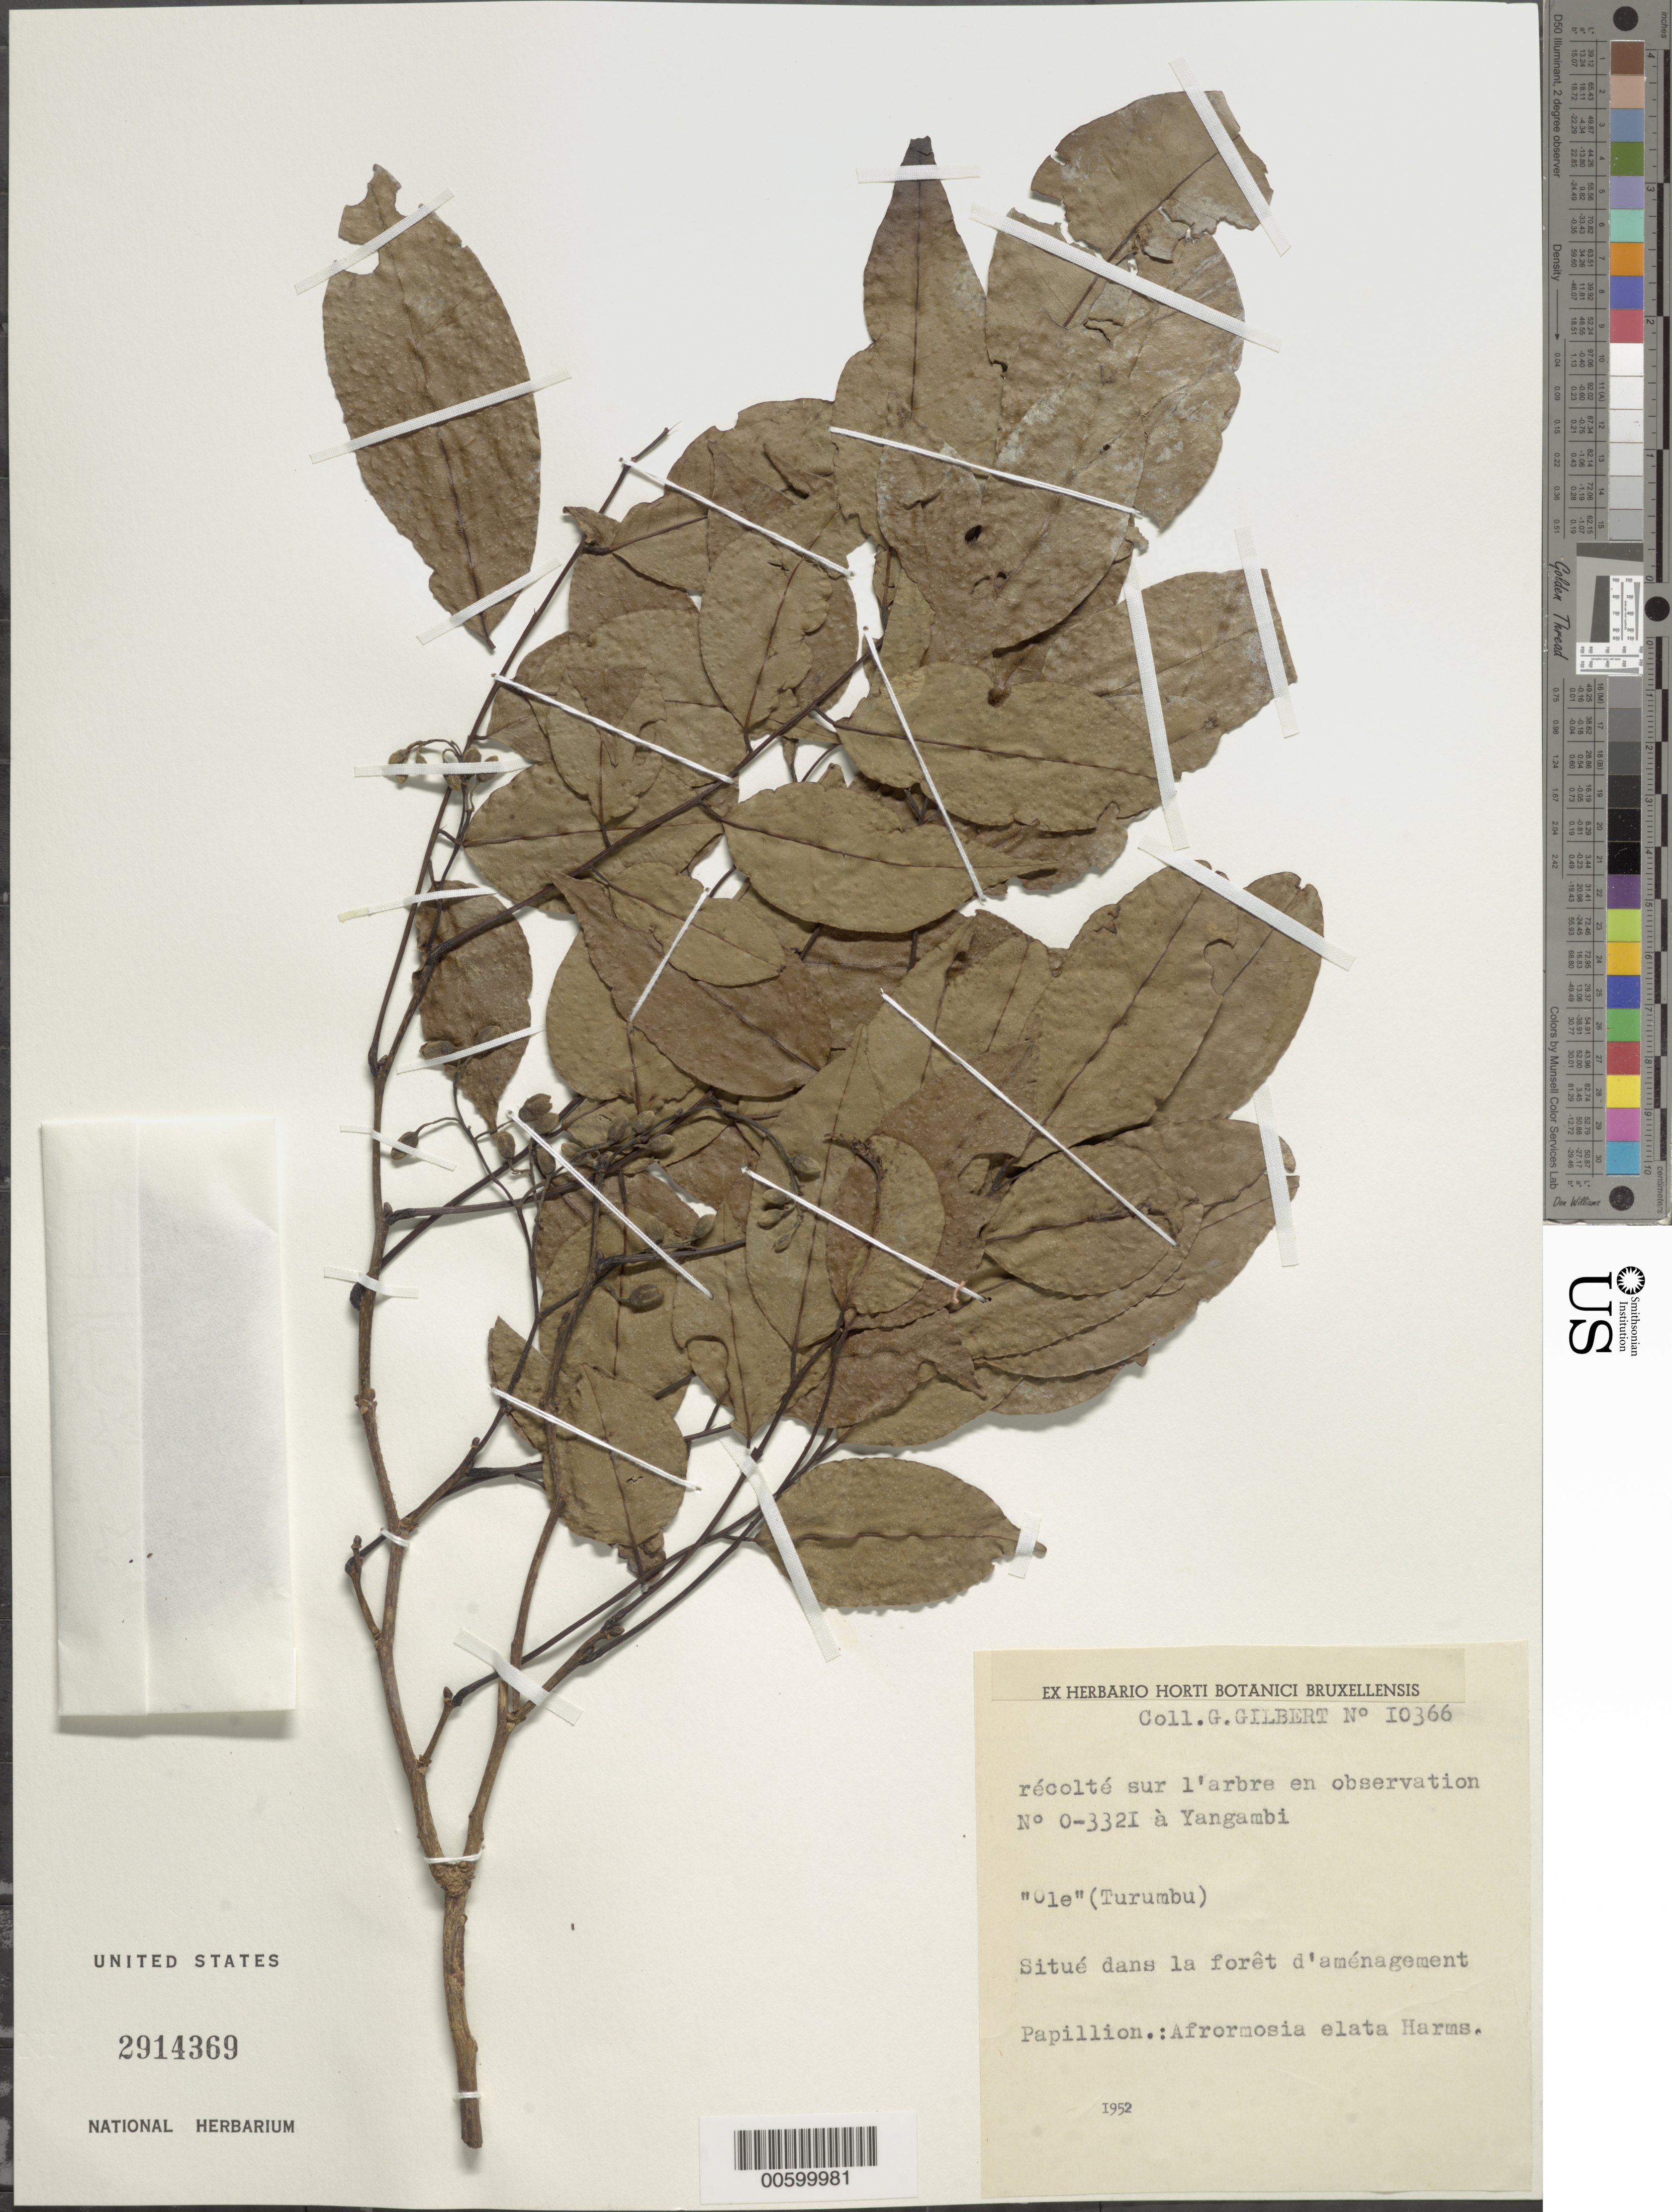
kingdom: Plantae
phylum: Tracheophyta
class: Magnoliopsida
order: Fabales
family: Fabaceae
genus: Pericopsis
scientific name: Pericopsis elata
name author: Harms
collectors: G. Gilbert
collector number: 10366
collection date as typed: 1952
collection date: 1952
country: Congo, Democratic Republic of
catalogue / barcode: US 2914369